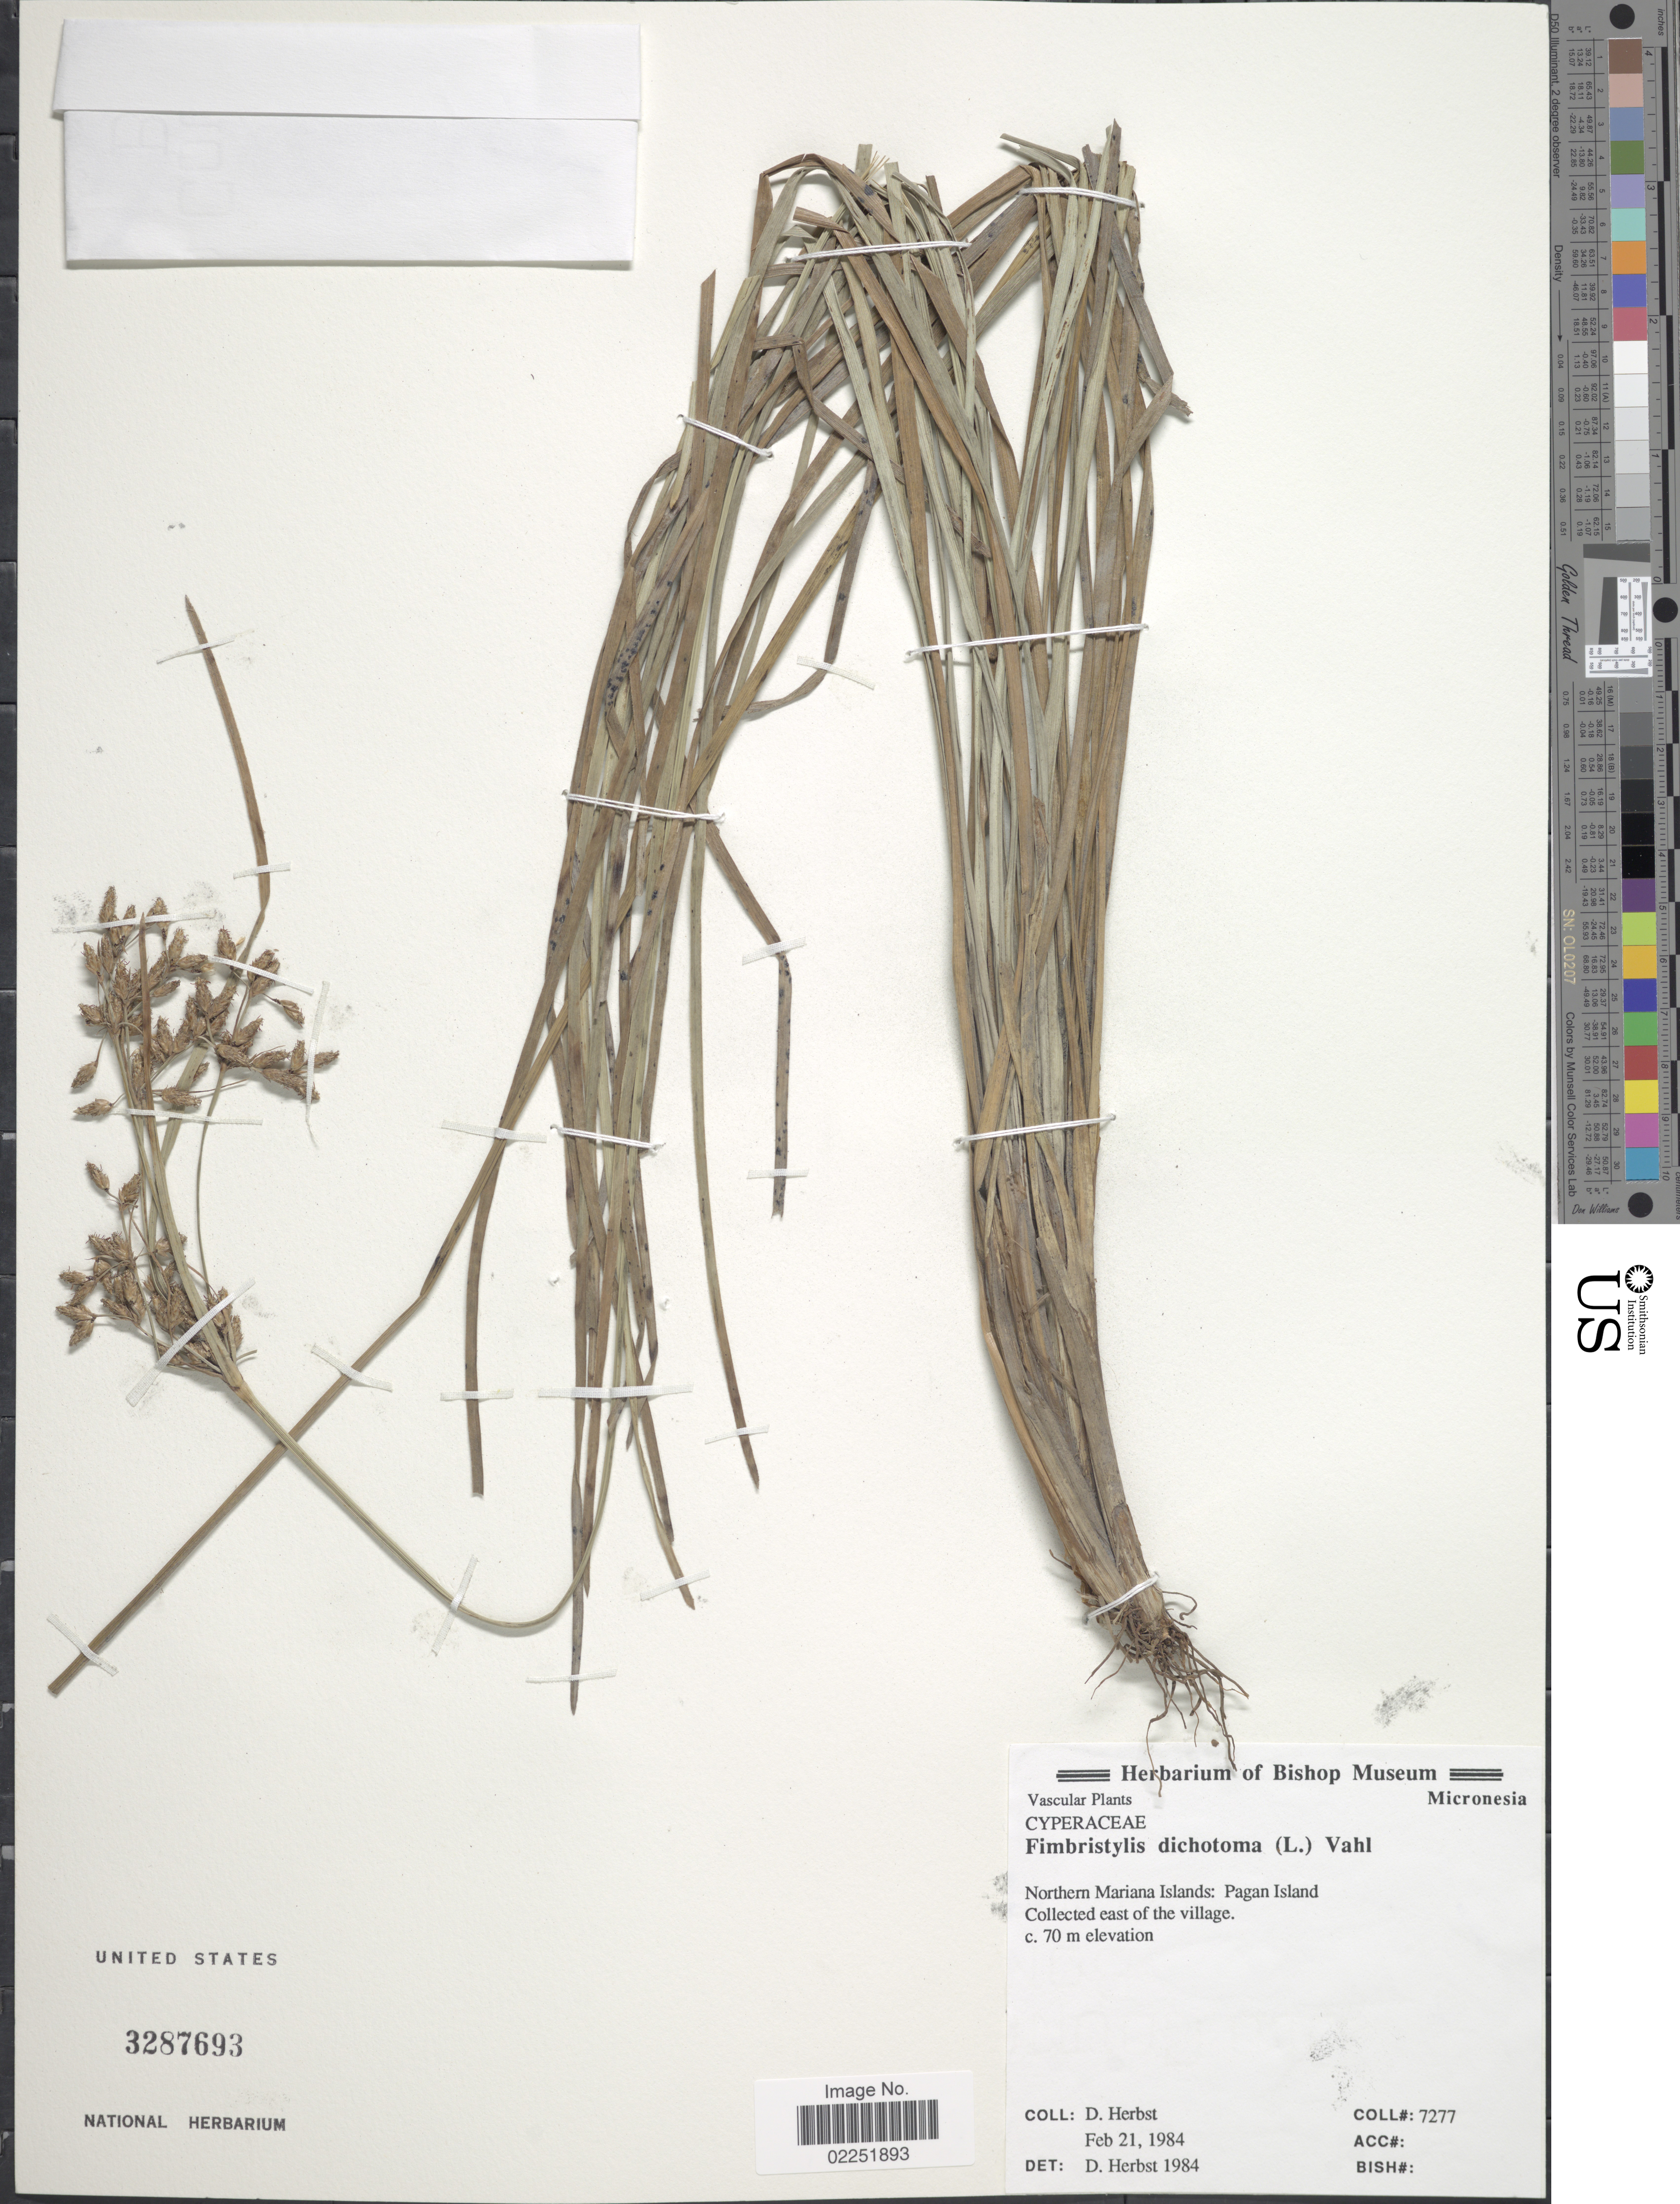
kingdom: Plantae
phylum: Tracheophyta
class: Liliopsida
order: Poales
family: Cyperaceae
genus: Fimbristylis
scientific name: Fimbristylis dichotoma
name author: (L.) Vahl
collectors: D. Herbst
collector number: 7277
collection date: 1984-02-21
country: Northern Mariana Islands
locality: Vascular, Micronesia, Pagan Island, East of the village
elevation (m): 70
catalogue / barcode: US 3287693